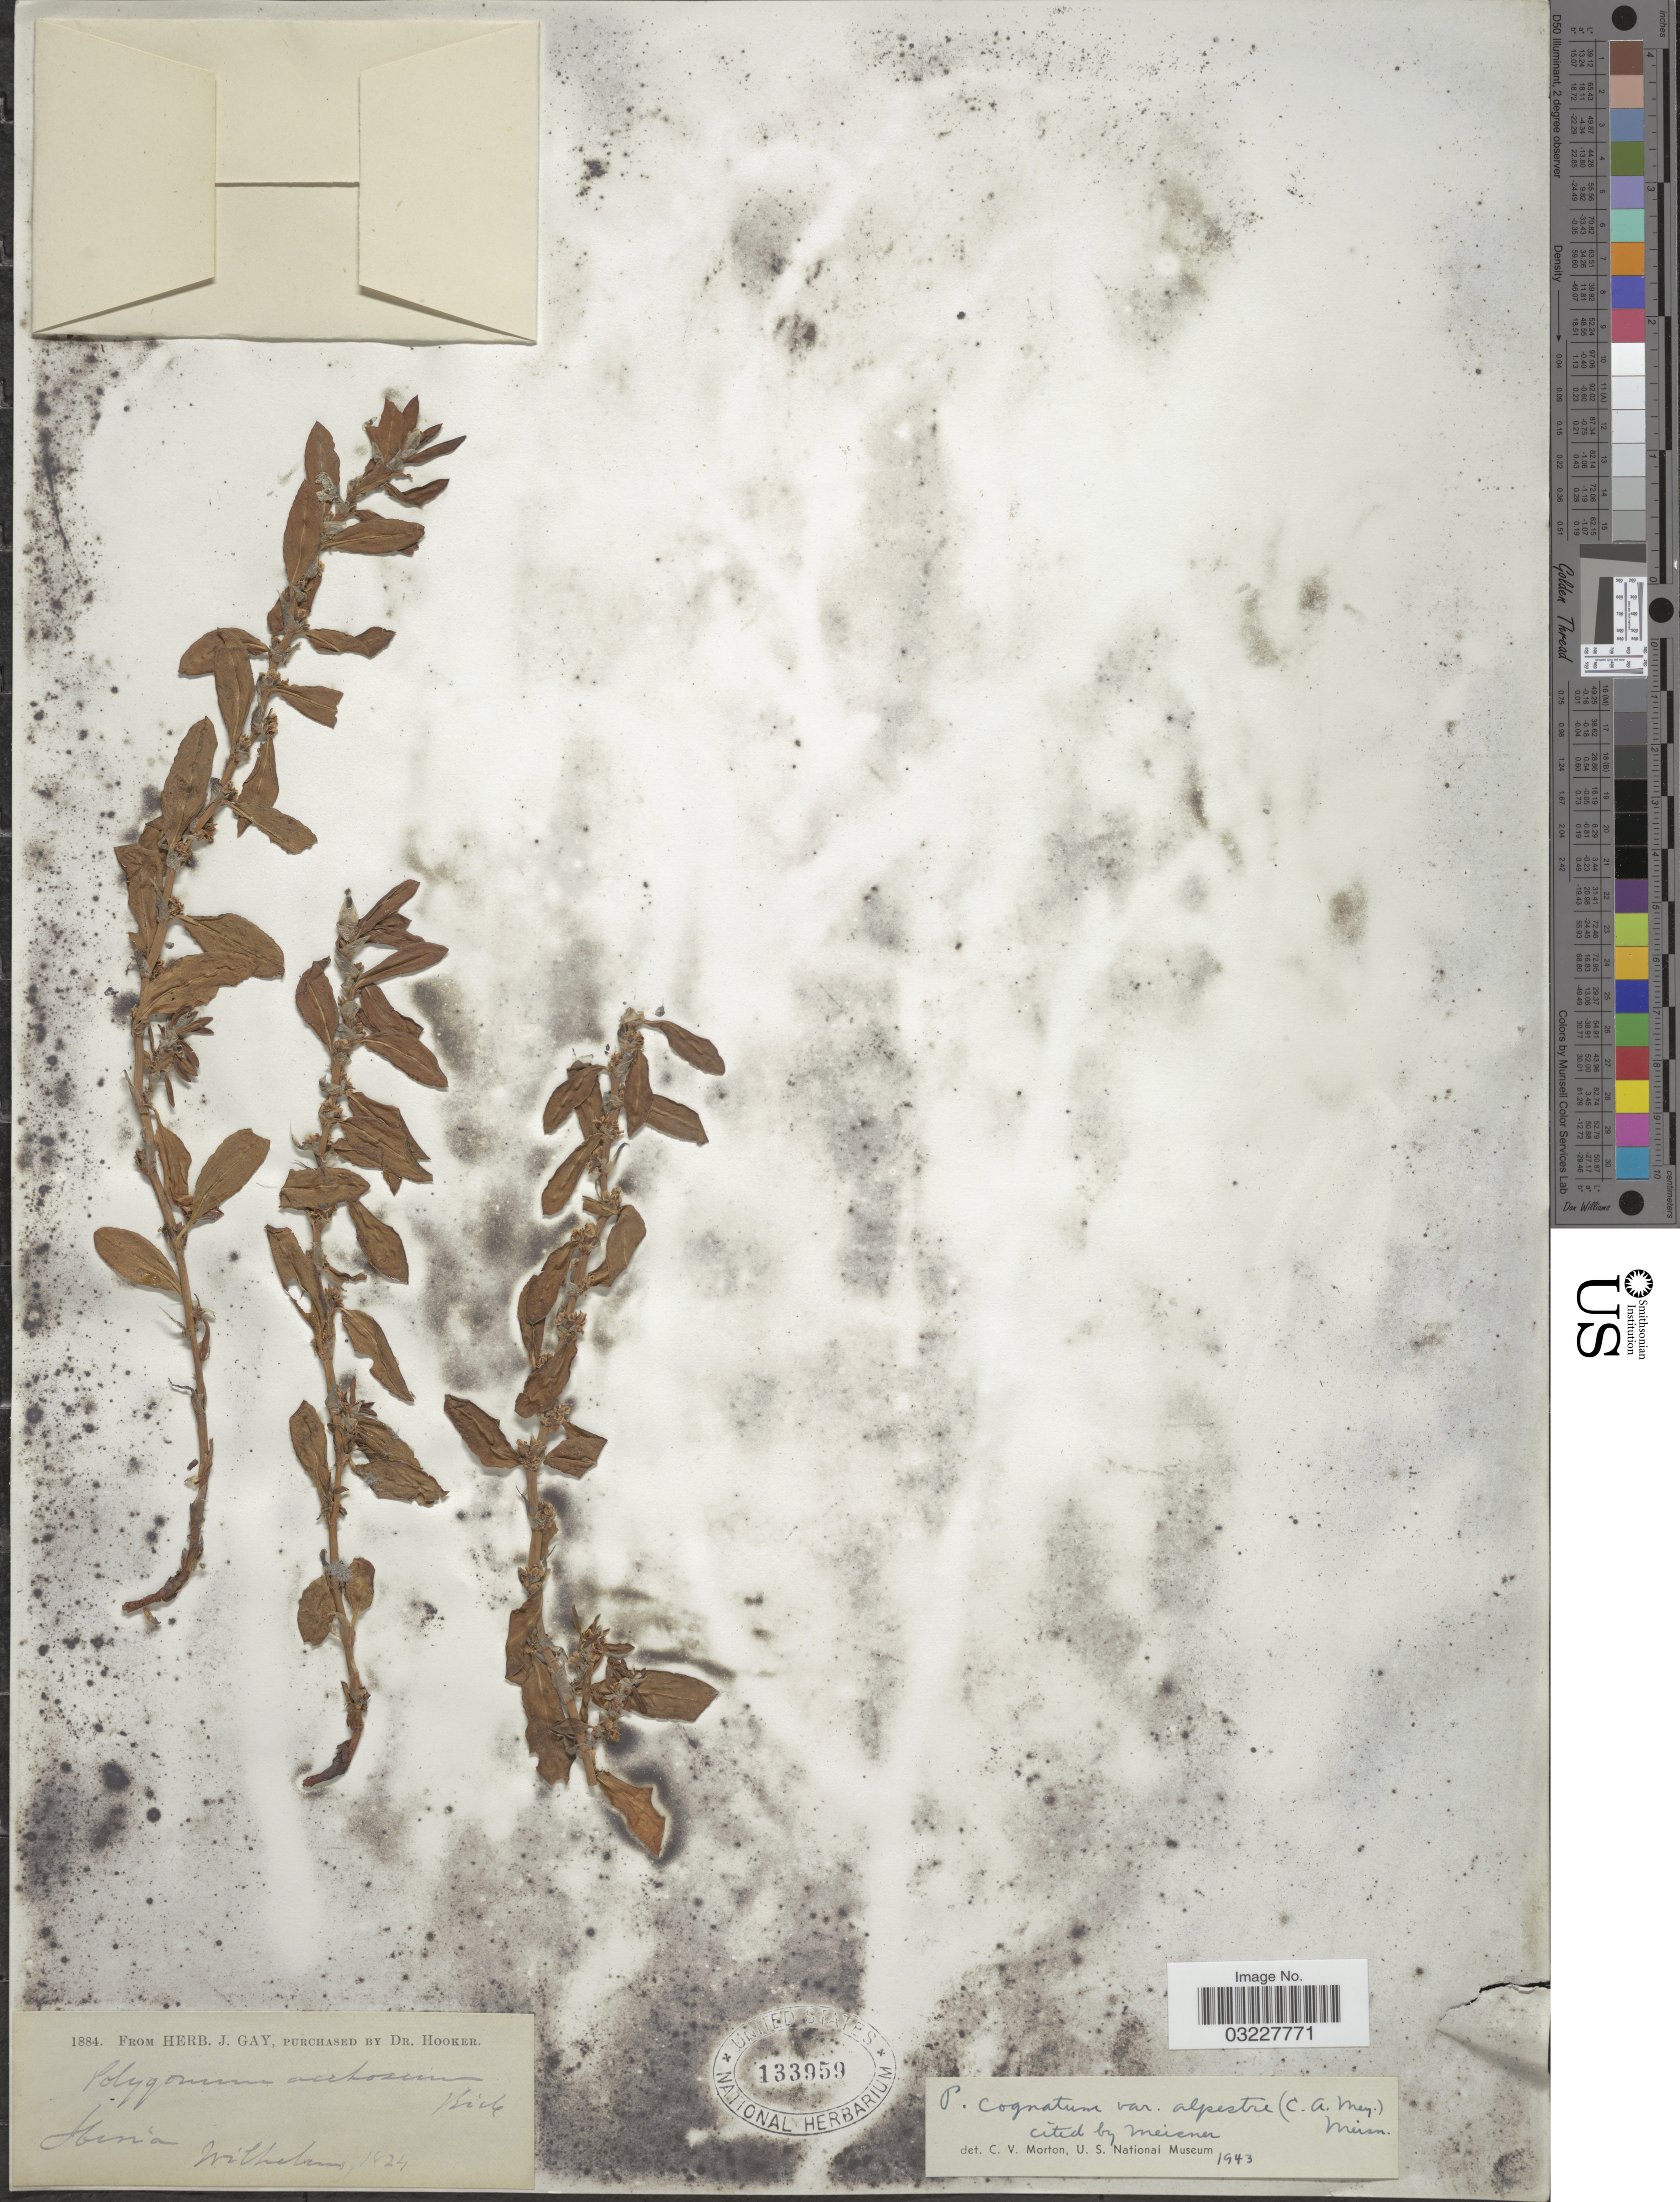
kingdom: Plantae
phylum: Tracheophyta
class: Magnoliopsida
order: Caryophyllales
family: Polygonaceae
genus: Polygonum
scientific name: Polygonum alpestre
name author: C.A. Mey.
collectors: C. Wilhelms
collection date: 1824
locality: Iberia.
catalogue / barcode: US 133959